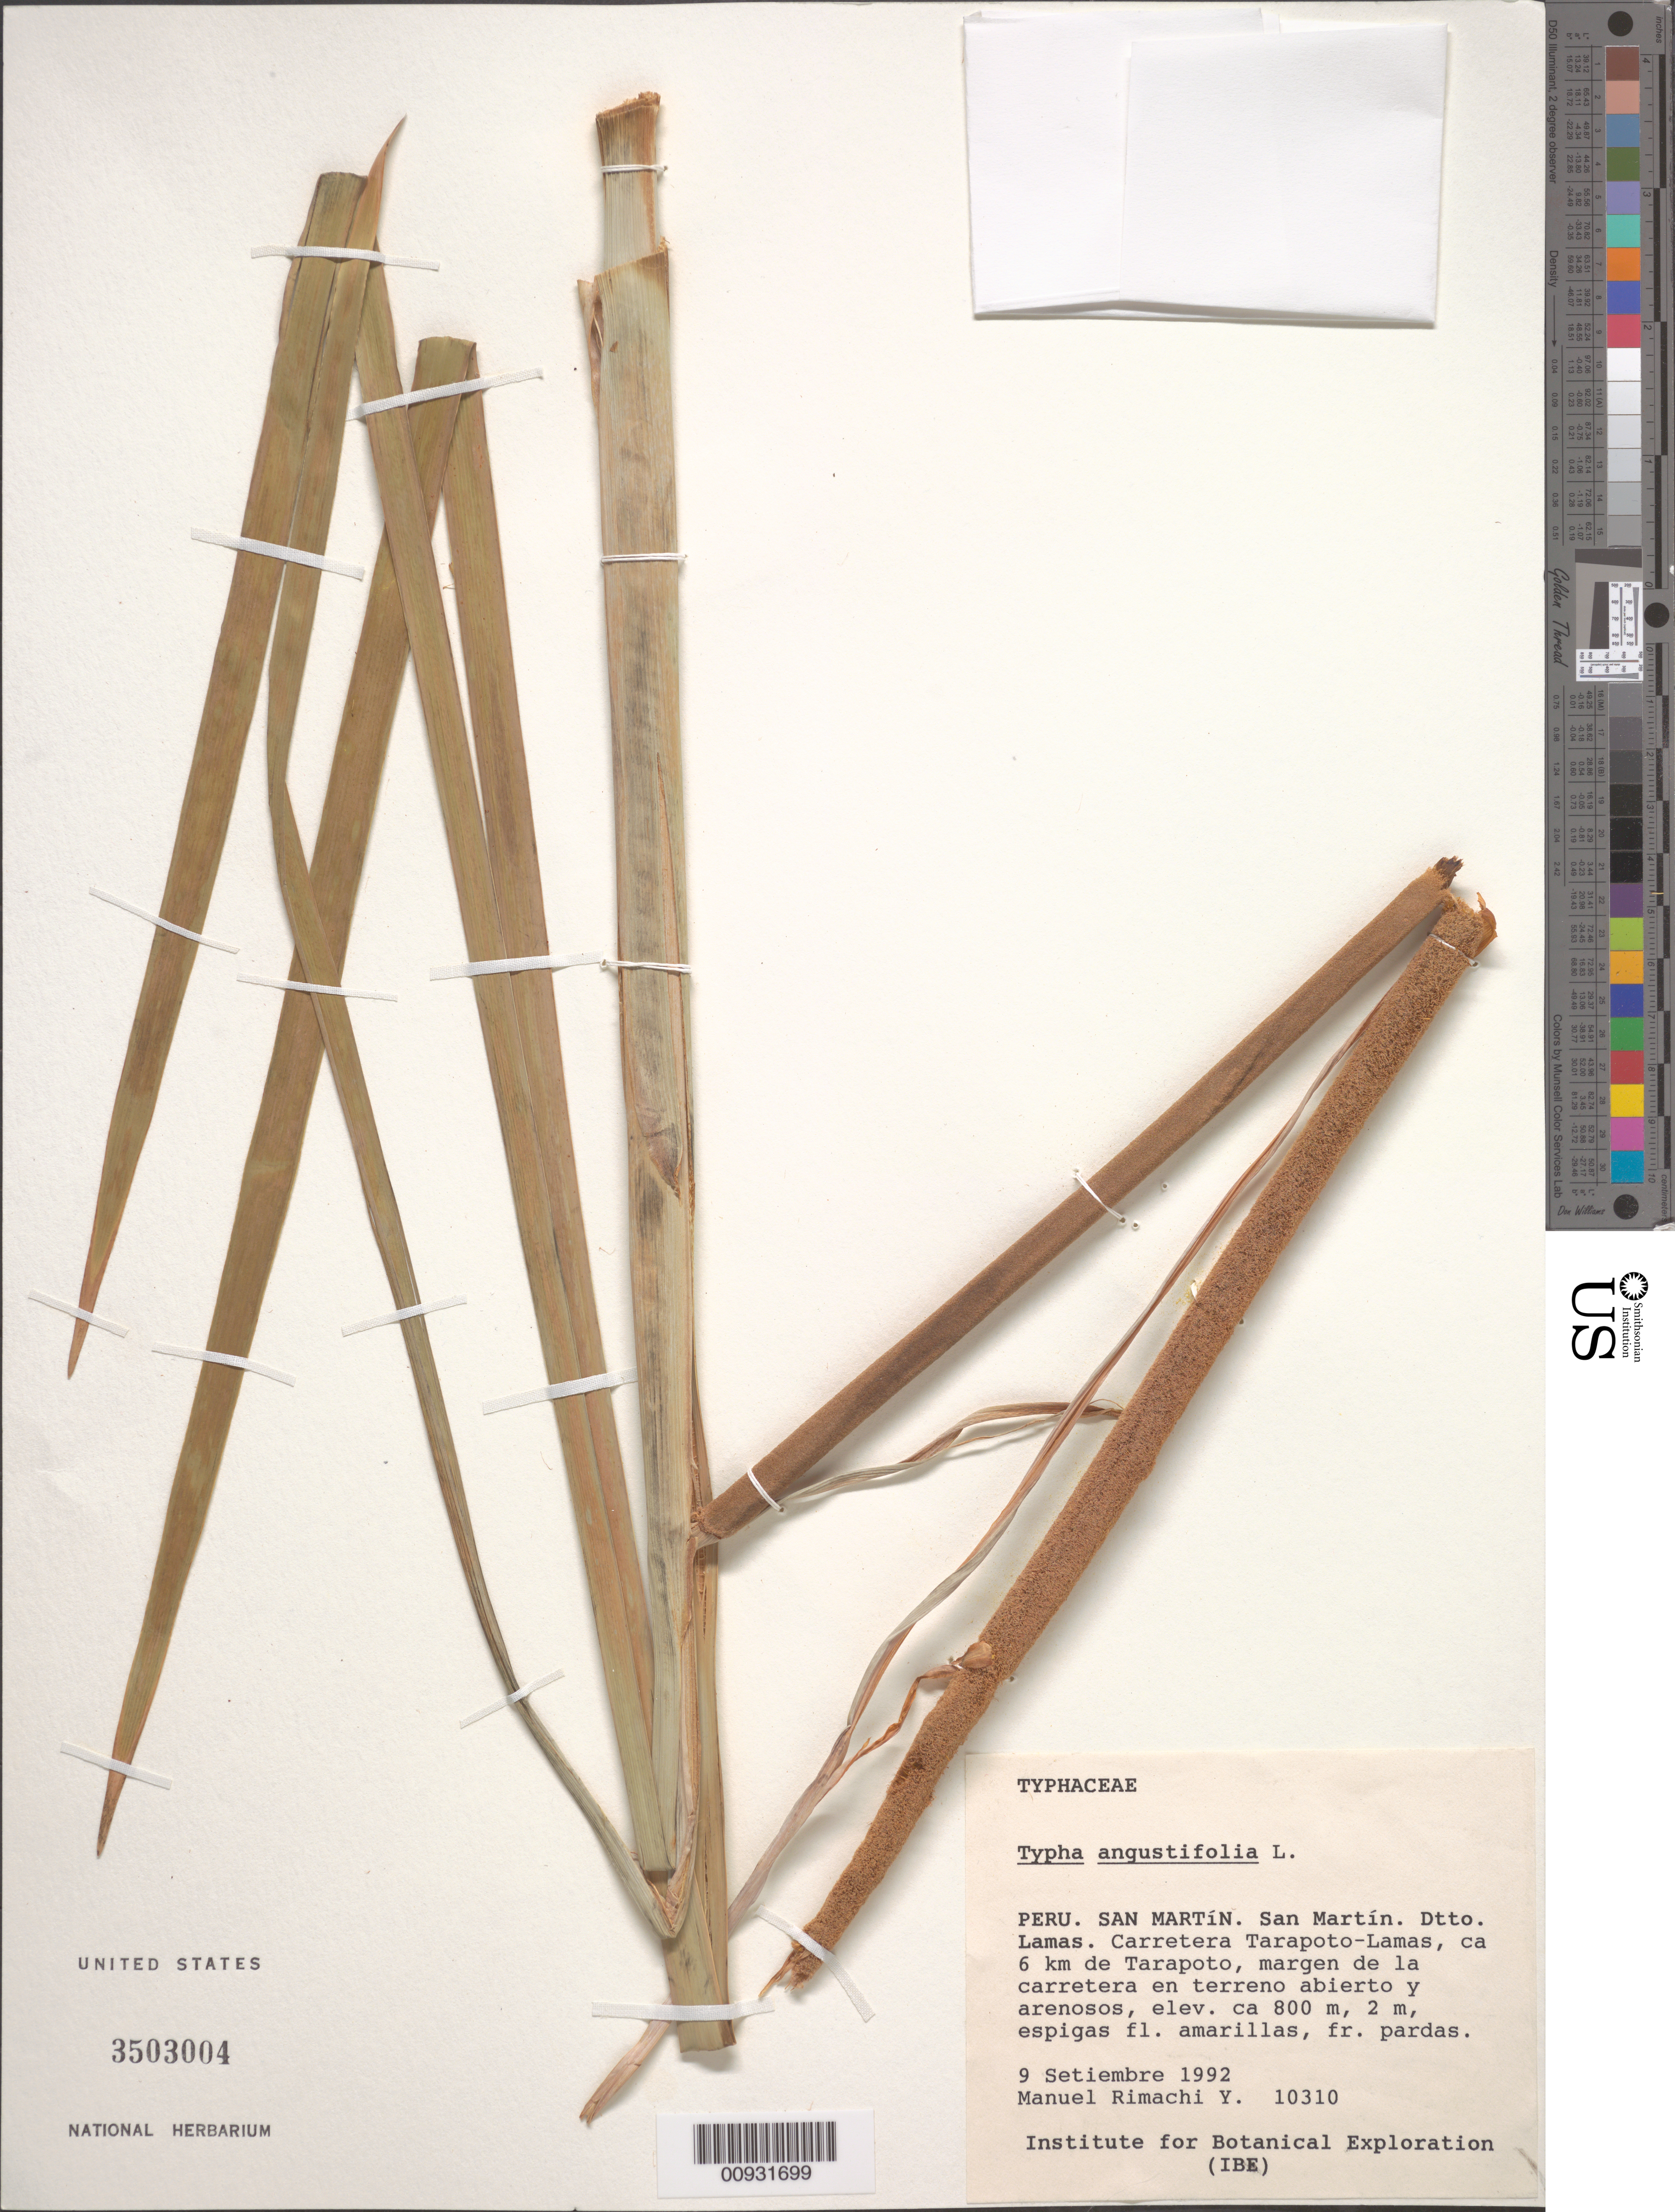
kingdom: Plantae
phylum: Tracheophyta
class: Liliopsida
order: Poales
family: Typhaceae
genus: Typha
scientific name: Typha angustifolia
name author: L.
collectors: M. Rimachi Y.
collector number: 10310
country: Peru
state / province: San Martín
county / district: San Martín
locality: Lamas, Carretera Tarapoto-Lamas.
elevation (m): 800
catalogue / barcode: US 3503004